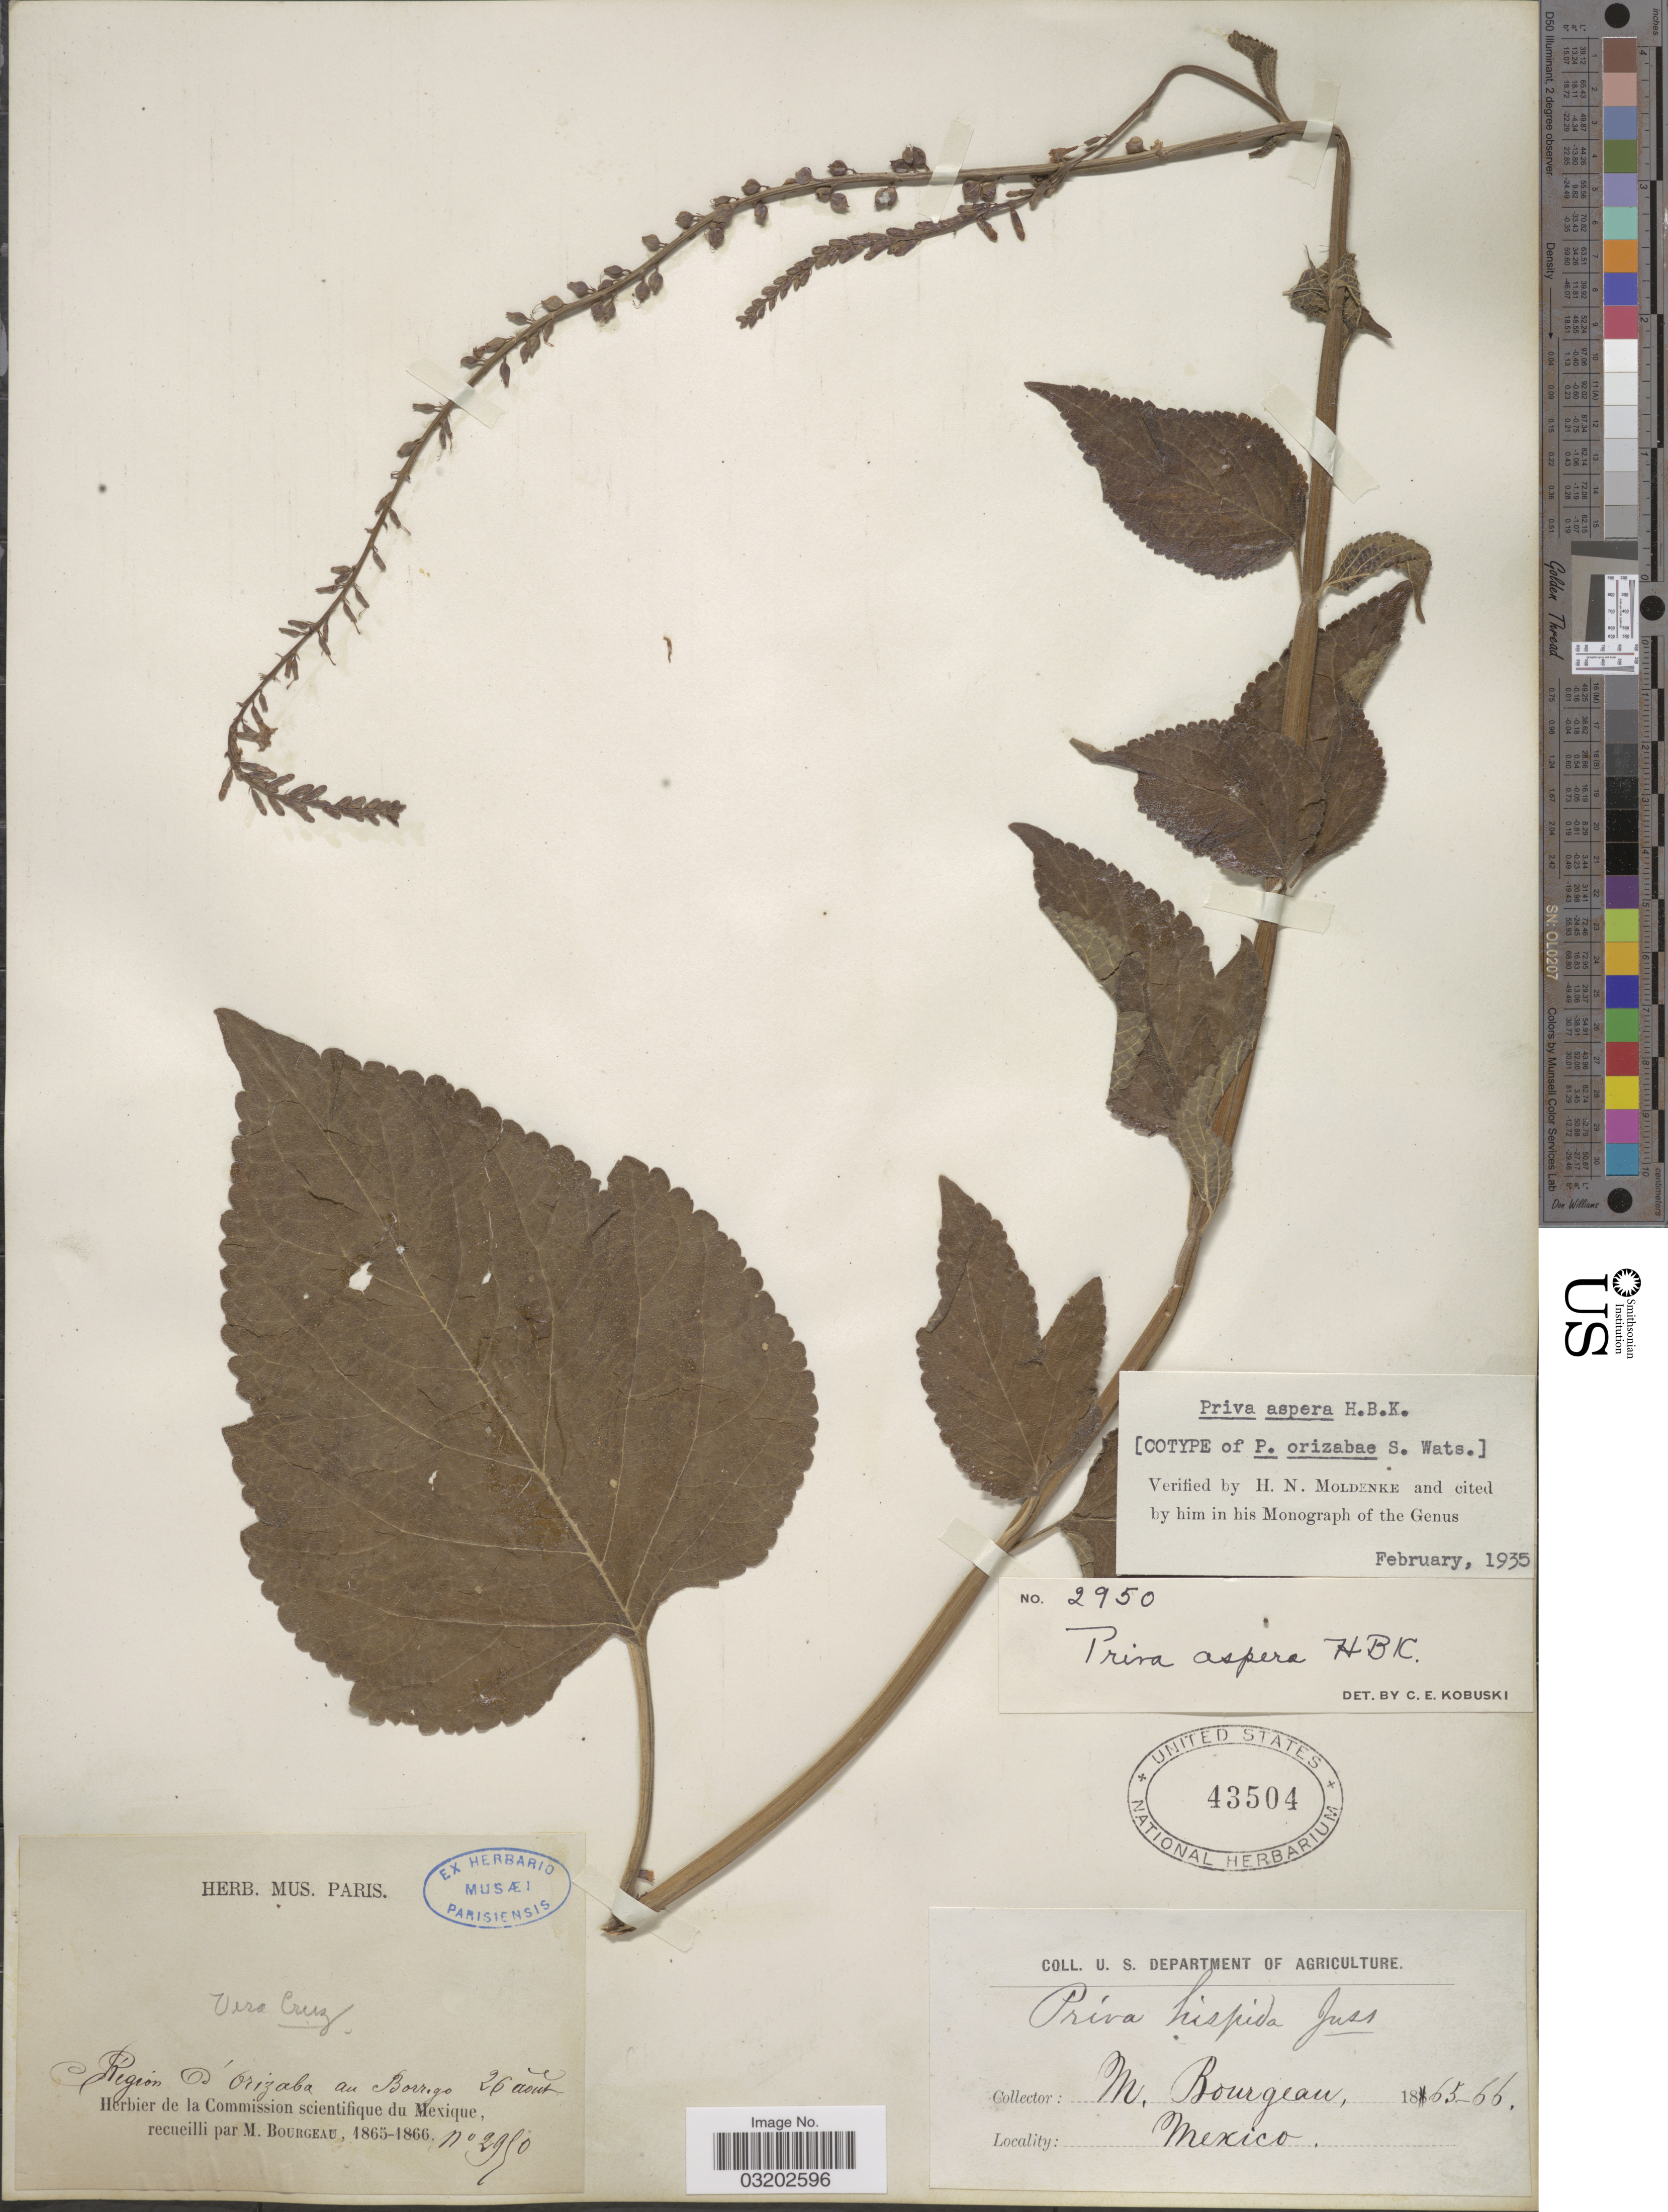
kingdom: Plantae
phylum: Tracheophyta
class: Magnoliopsida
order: Lamiales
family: Verbenaceae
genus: Priva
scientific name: Priva aspera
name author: Kunth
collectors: M. Bourgeau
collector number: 2950*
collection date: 1865-08-26/1866-08-26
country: Mexico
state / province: Veracruz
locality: Región d'Orizaba au Borrego.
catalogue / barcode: US 43504